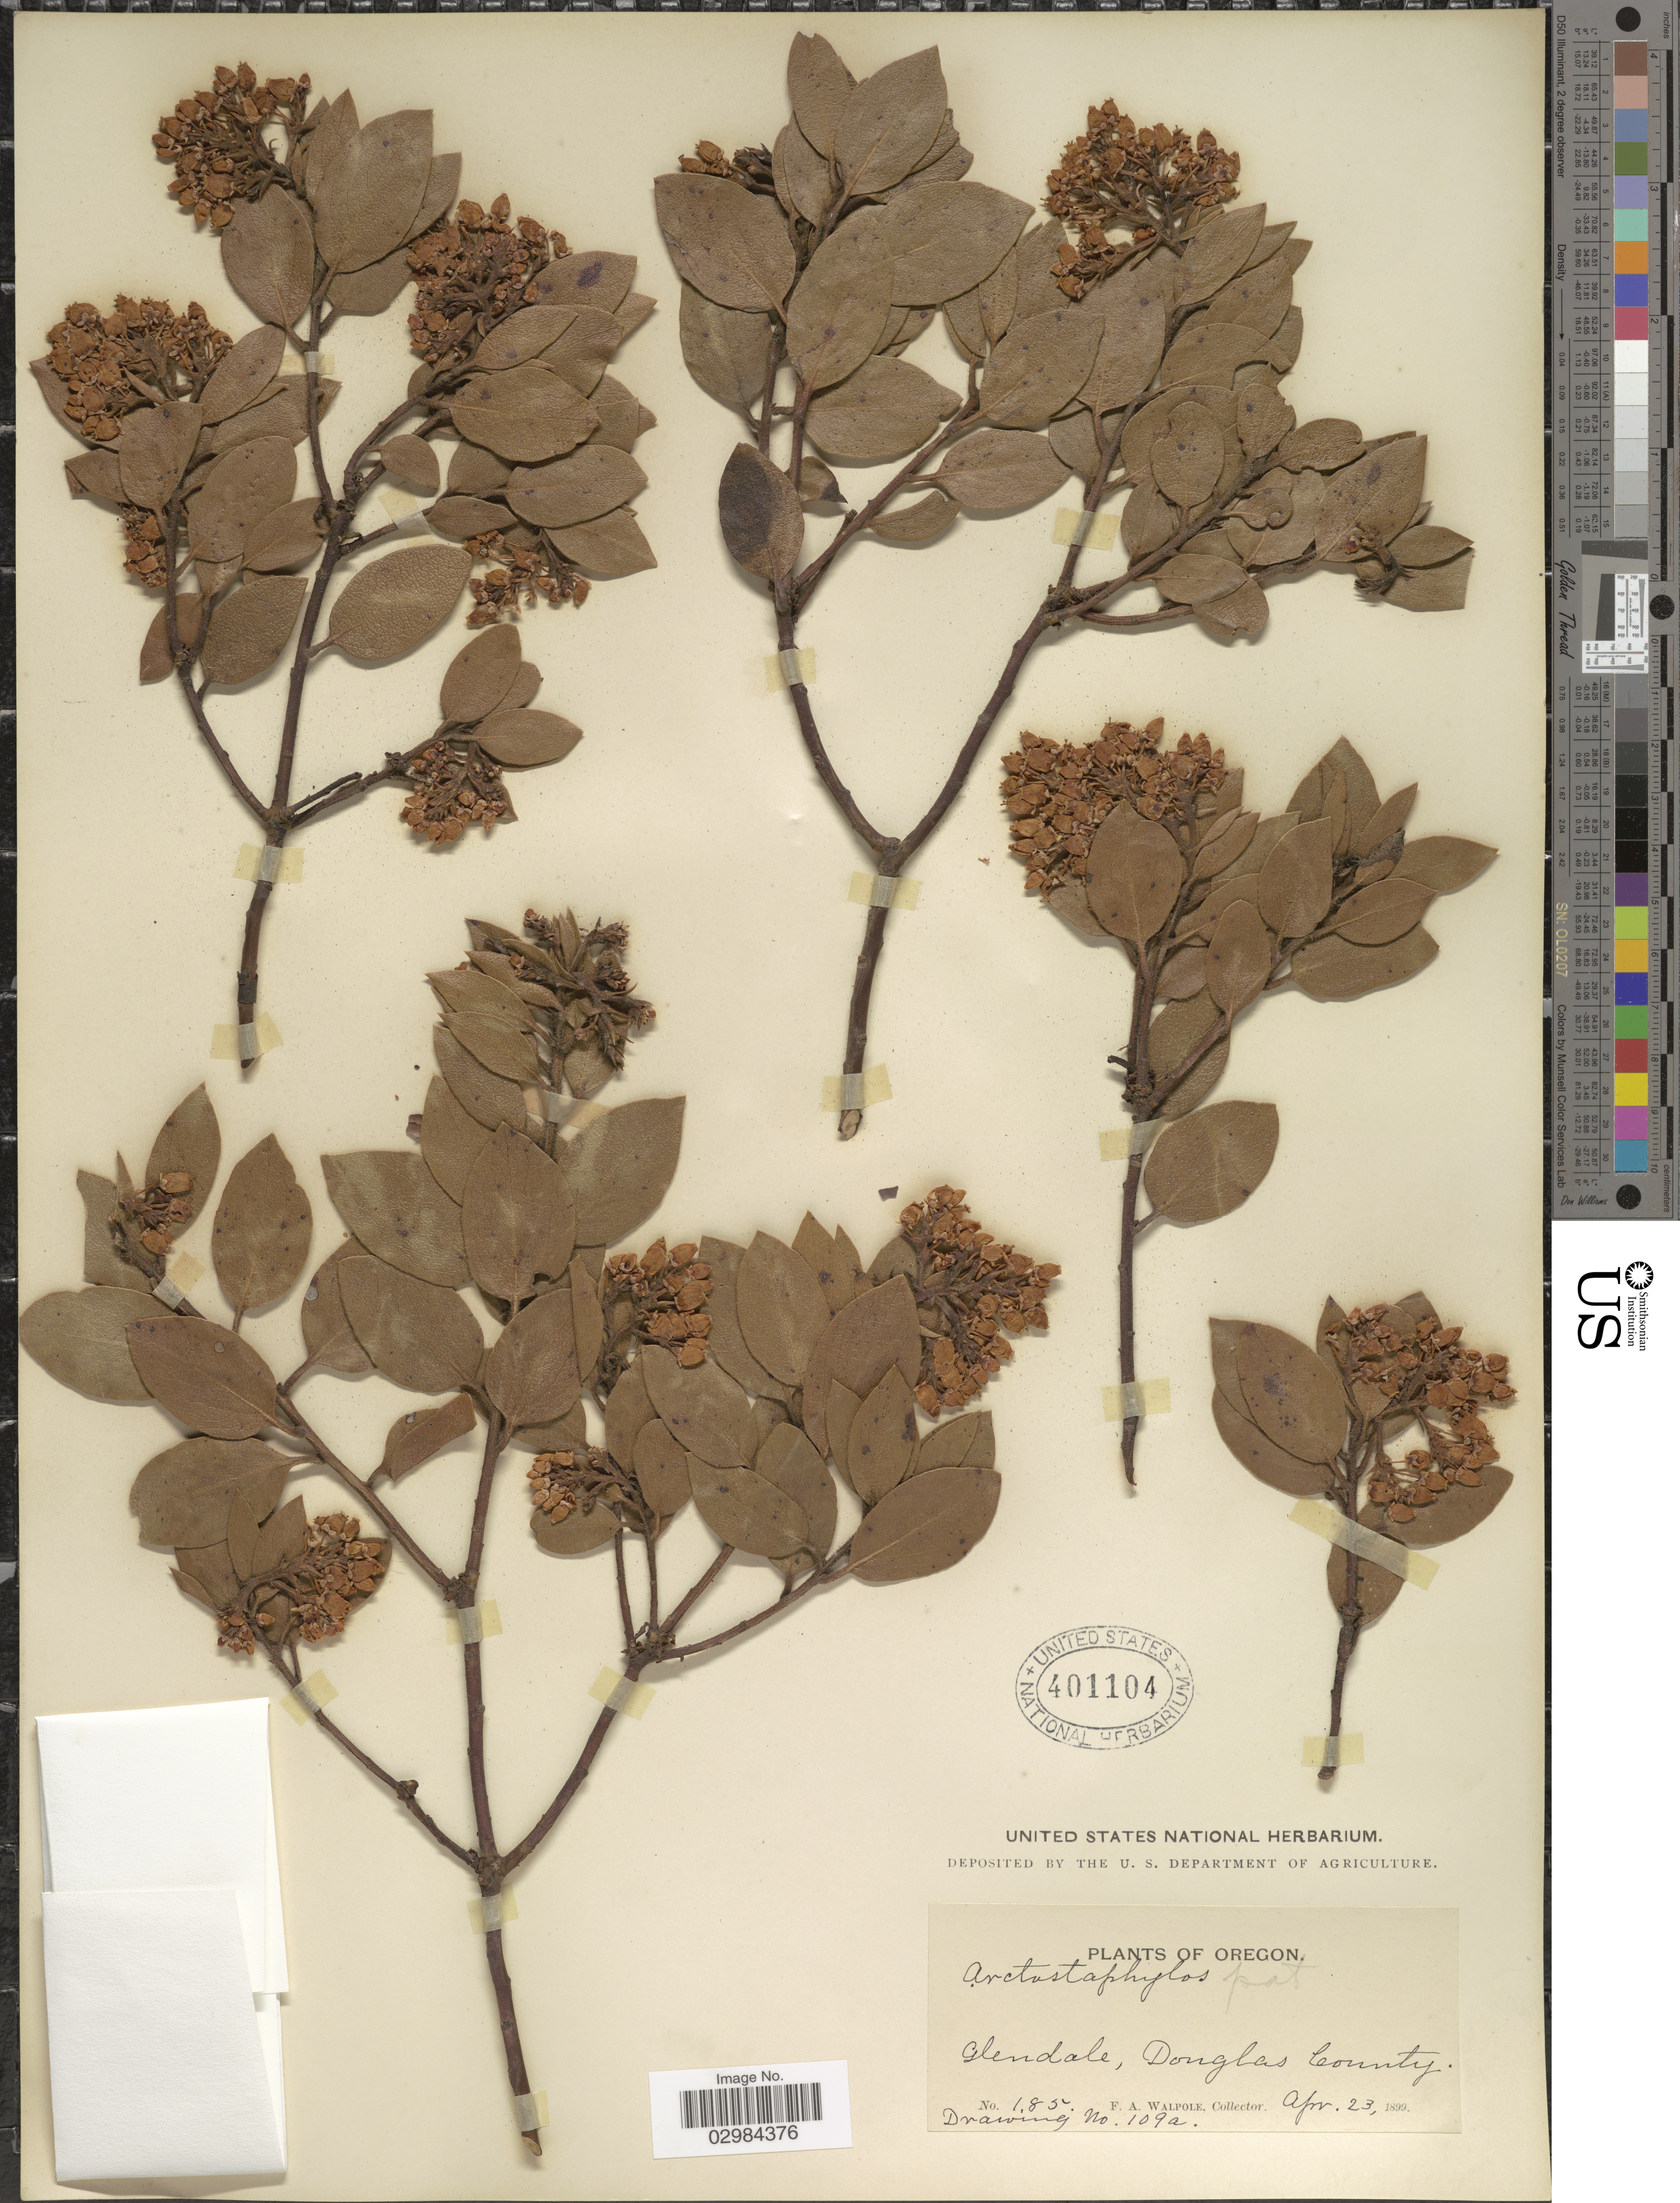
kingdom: Plantae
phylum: Tracheophyta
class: Magnoliopsida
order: Ericales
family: Ericaceae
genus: Arctostaphylos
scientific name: Arctostaphylos patula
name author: Greene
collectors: F. Walpole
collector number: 185/109a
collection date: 1899-04-23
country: United States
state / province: Oregon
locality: Glendale, Douglas County.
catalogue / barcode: US 401104